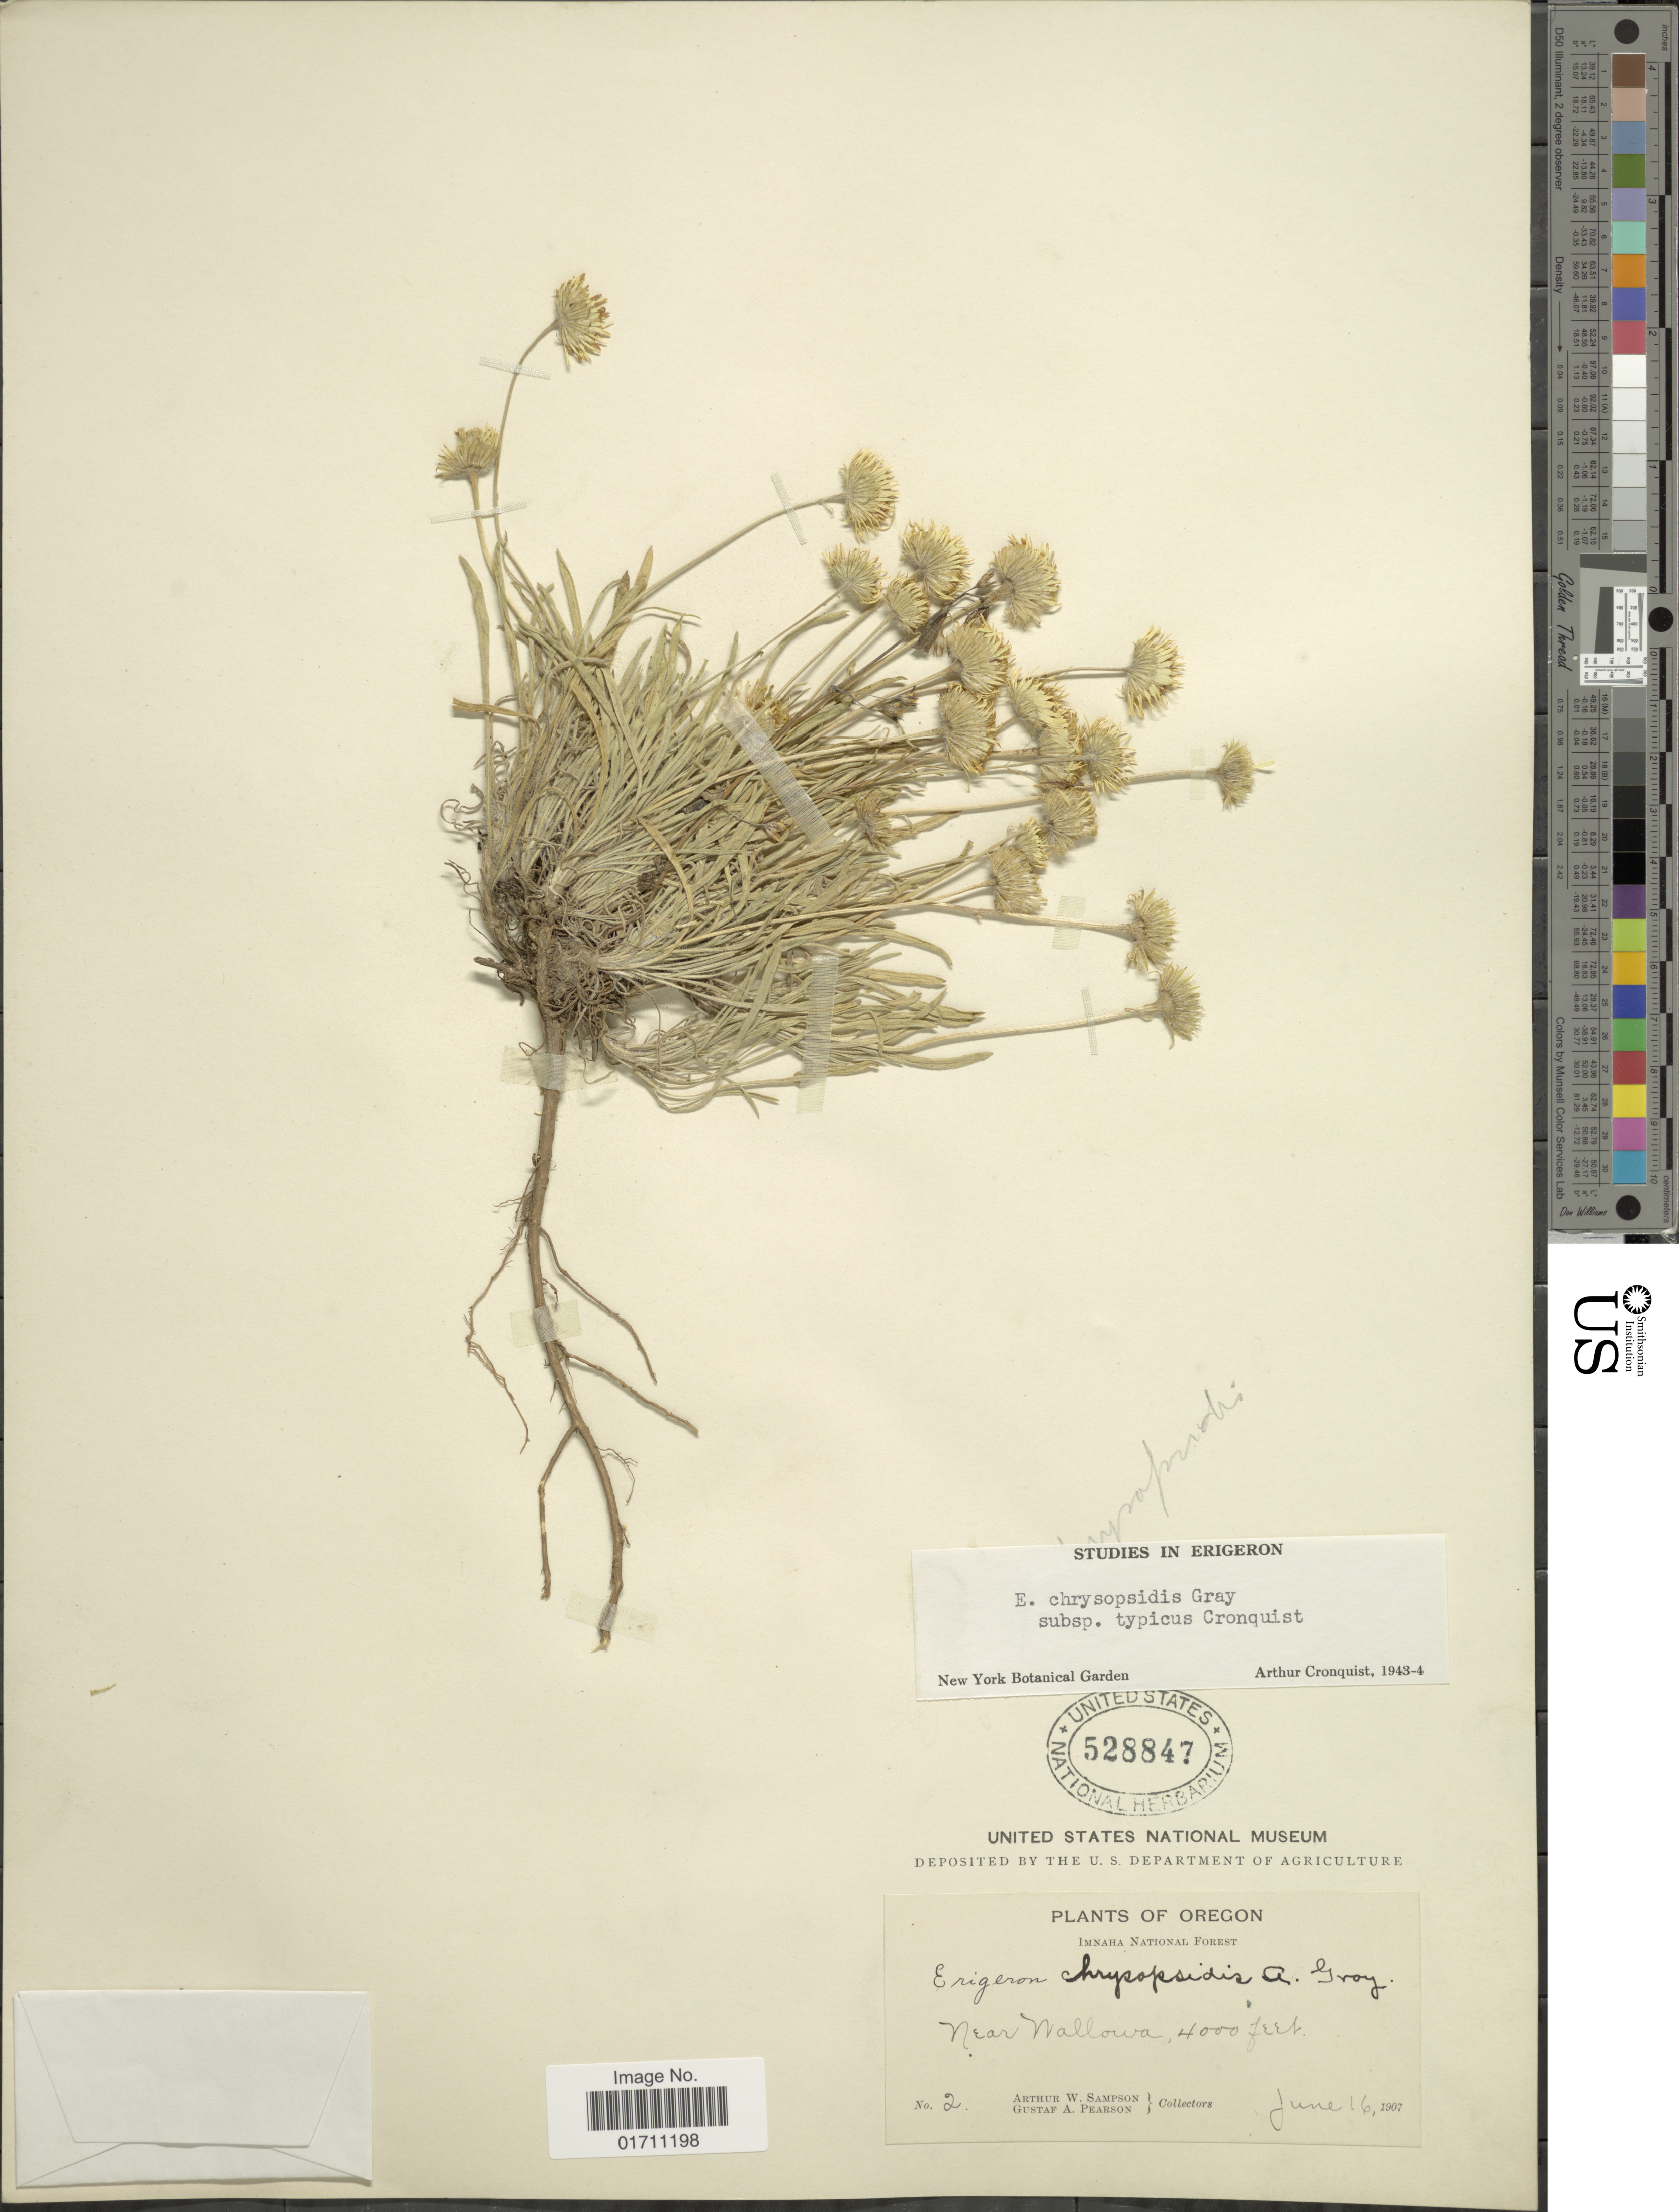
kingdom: Plantae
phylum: Tracheophyta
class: Magnoliopsida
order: Asterales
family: Asteraceae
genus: Erigeron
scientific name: Erigeron chrysopsidis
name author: A. Gray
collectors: A. Sampson & G. A. Pearson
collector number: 2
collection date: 1907-06-16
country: United States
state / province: Oregon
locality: Imnaha National Forest, Near Wallowa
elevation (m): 1219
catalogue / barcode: US 528847